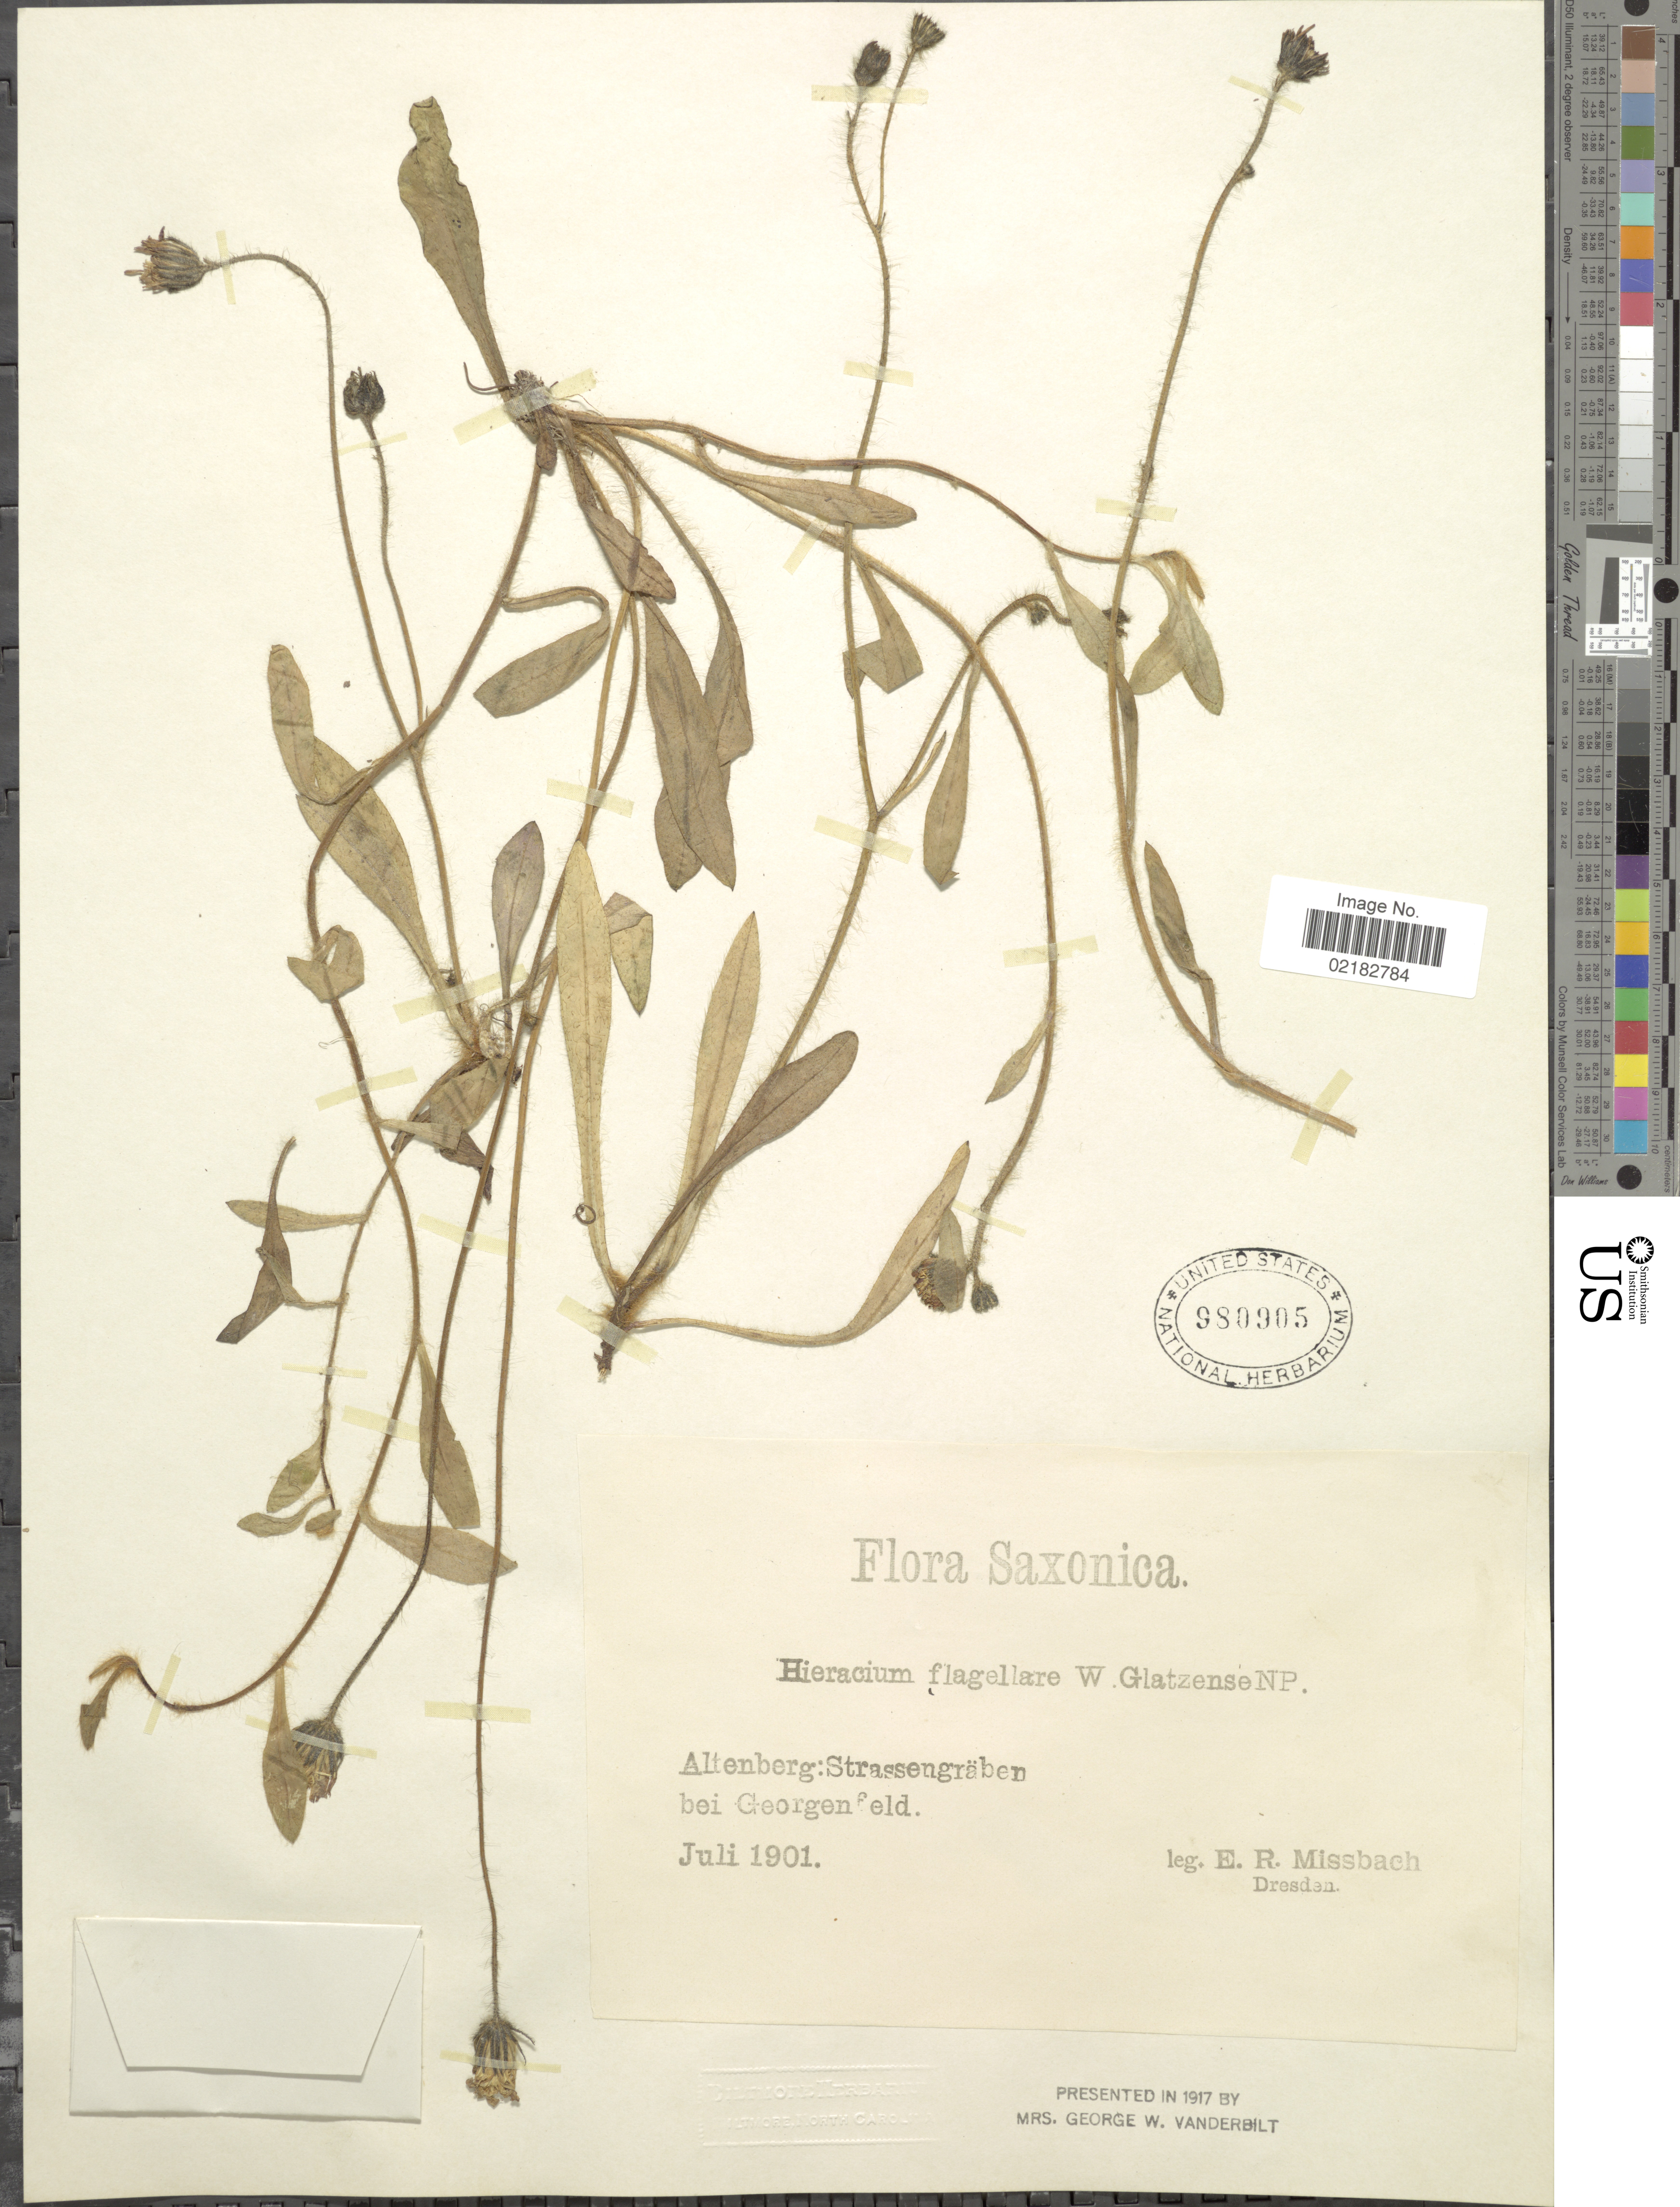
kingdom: Plantae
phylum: Tracheophyta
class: Magnoliopsida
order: Asterales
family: Asteraceae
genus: Pilosella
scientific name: Pilosella flagellaris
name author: (Willd.) Arvet-Touvet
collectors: E. Missbach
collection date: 1901-07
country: Germany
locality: Altenberg: Strassengraben bei Georgenfeld. Saxonica.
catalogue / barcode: US 980905